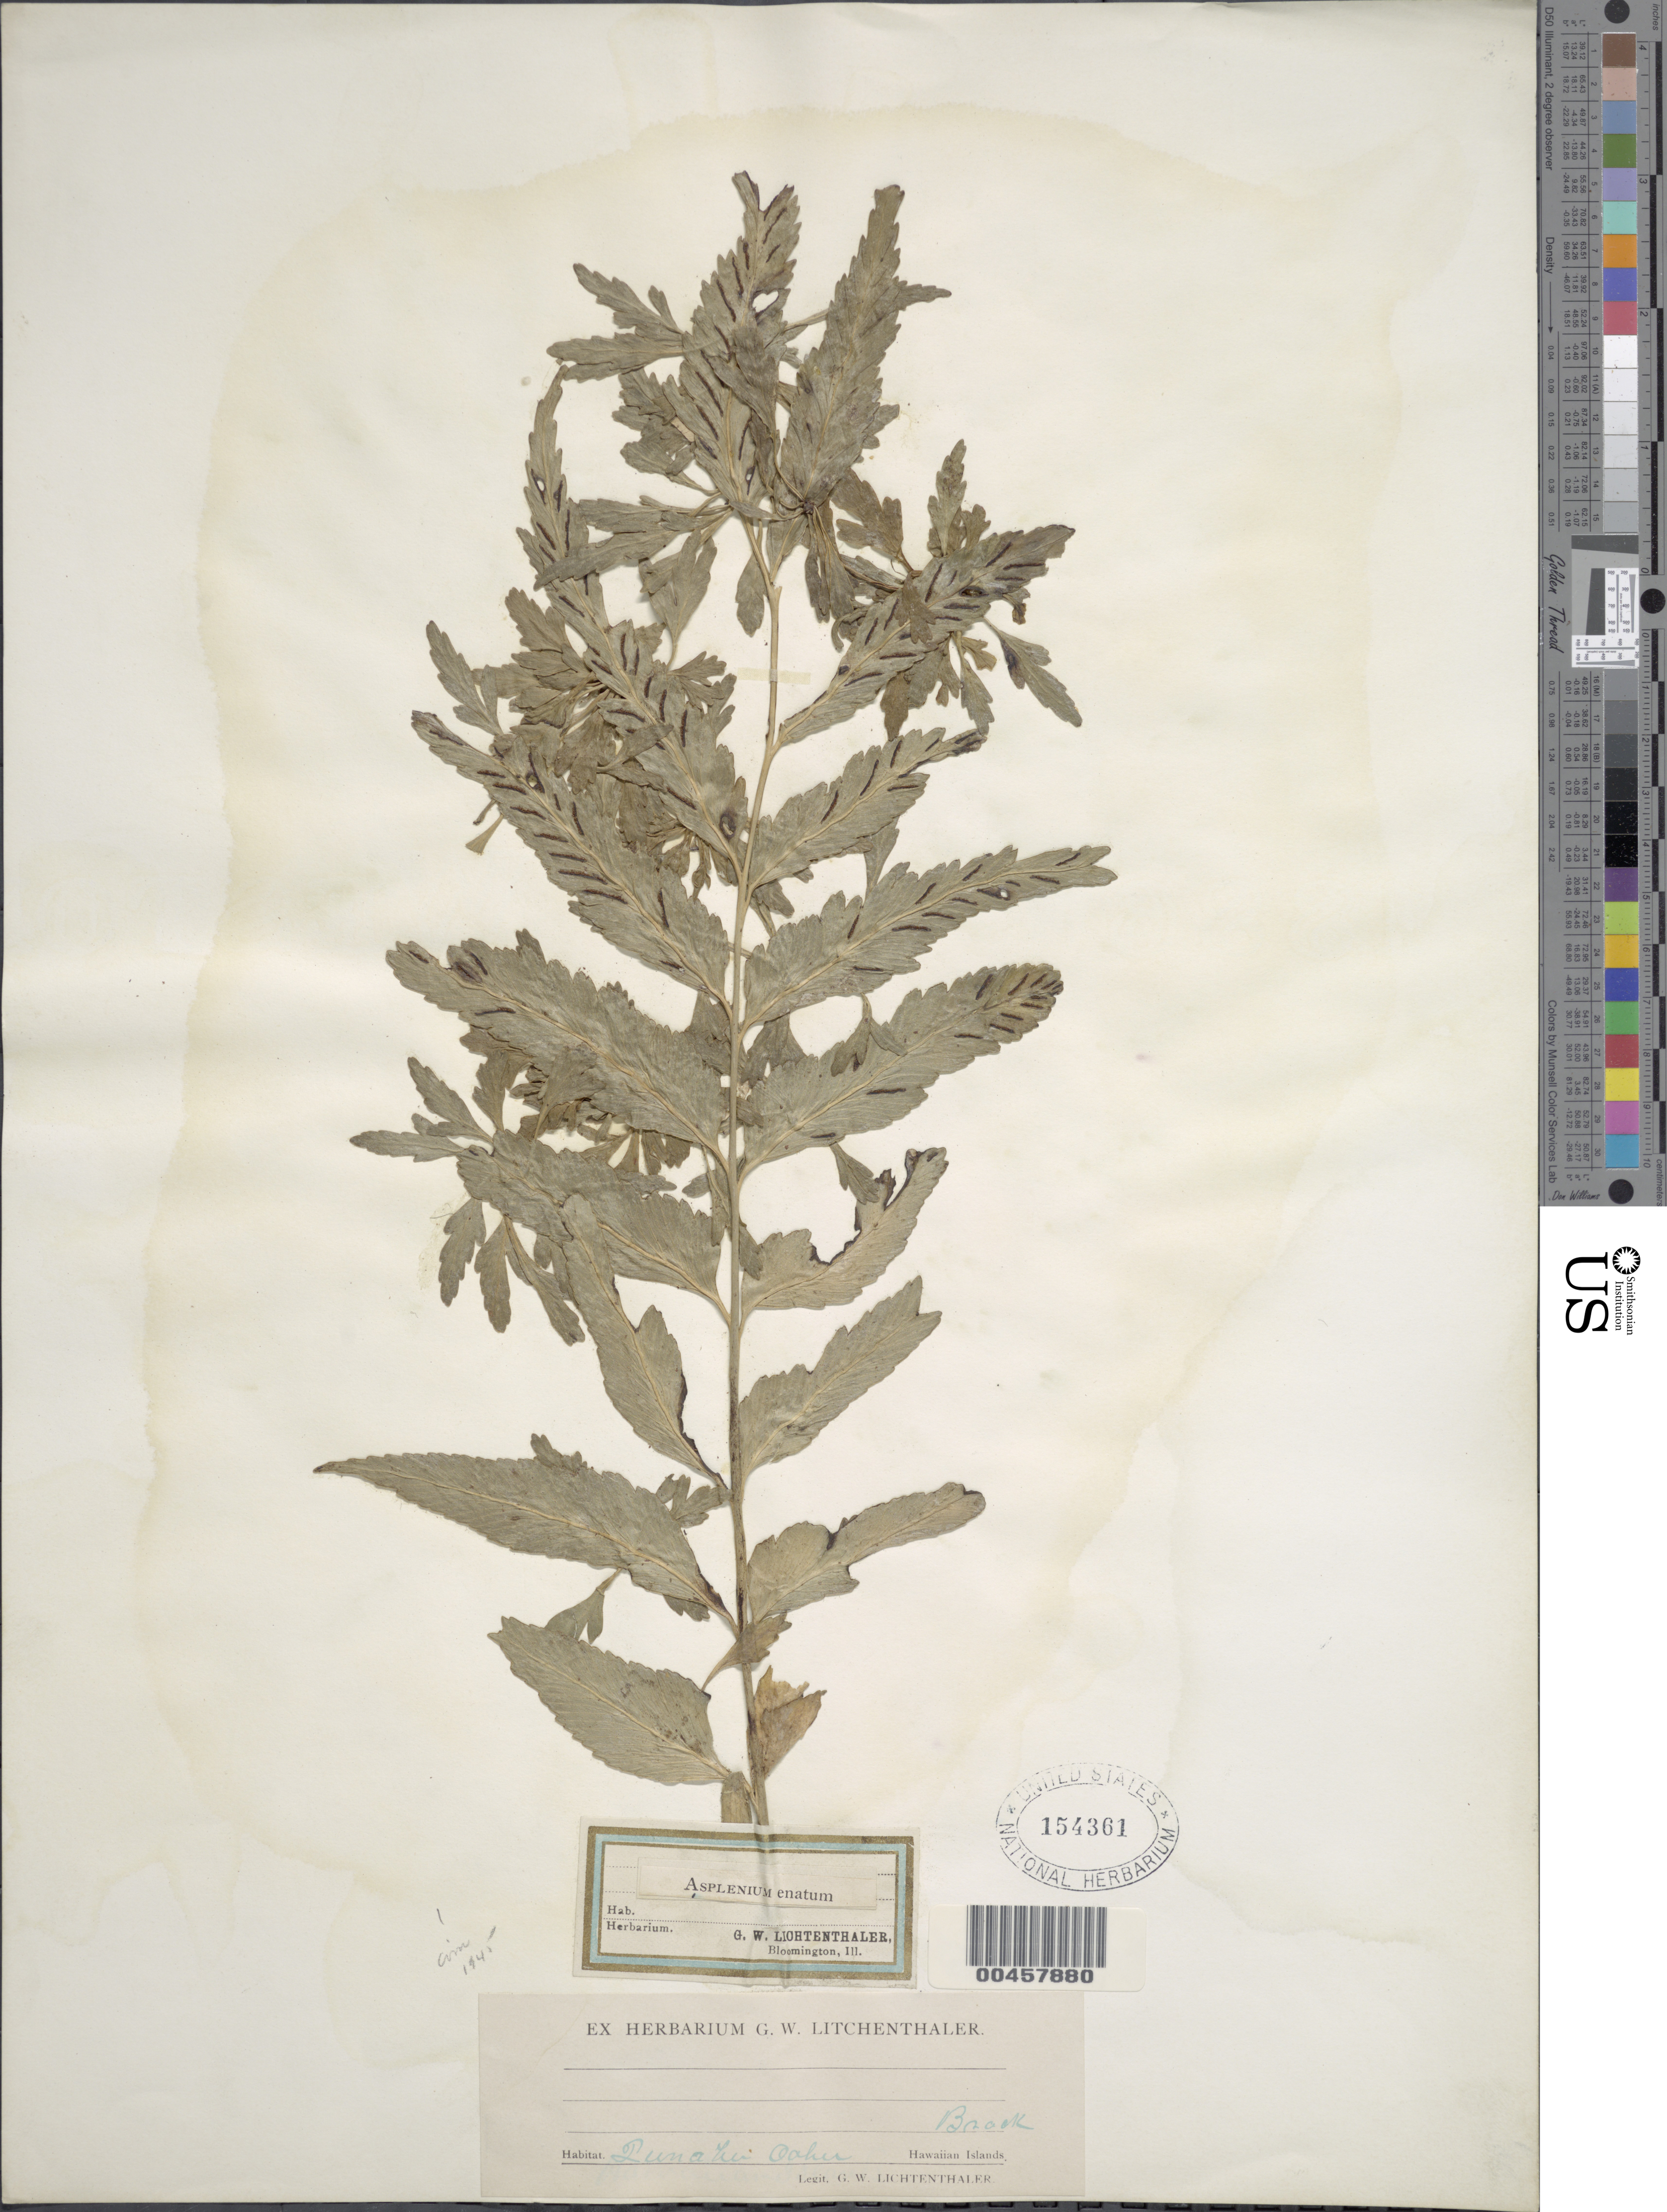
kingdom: Plantae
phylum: Tracheophyta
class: Polypodiopsida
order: Polypodiales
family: Aspleniaceae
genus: Asplenium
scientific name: Asplenium kaulfussii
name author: Schltdl.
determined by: Wagner, W. L., (BOT), Smithsonian Institution - National Museum of Natural History (UNITED STATES)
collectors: G. Lichtenthaler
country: United States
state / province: Hawaii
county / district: Honolulu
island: Oahu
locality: Punalui, Oahu, Hawaiian Islands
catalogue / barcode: US 154361